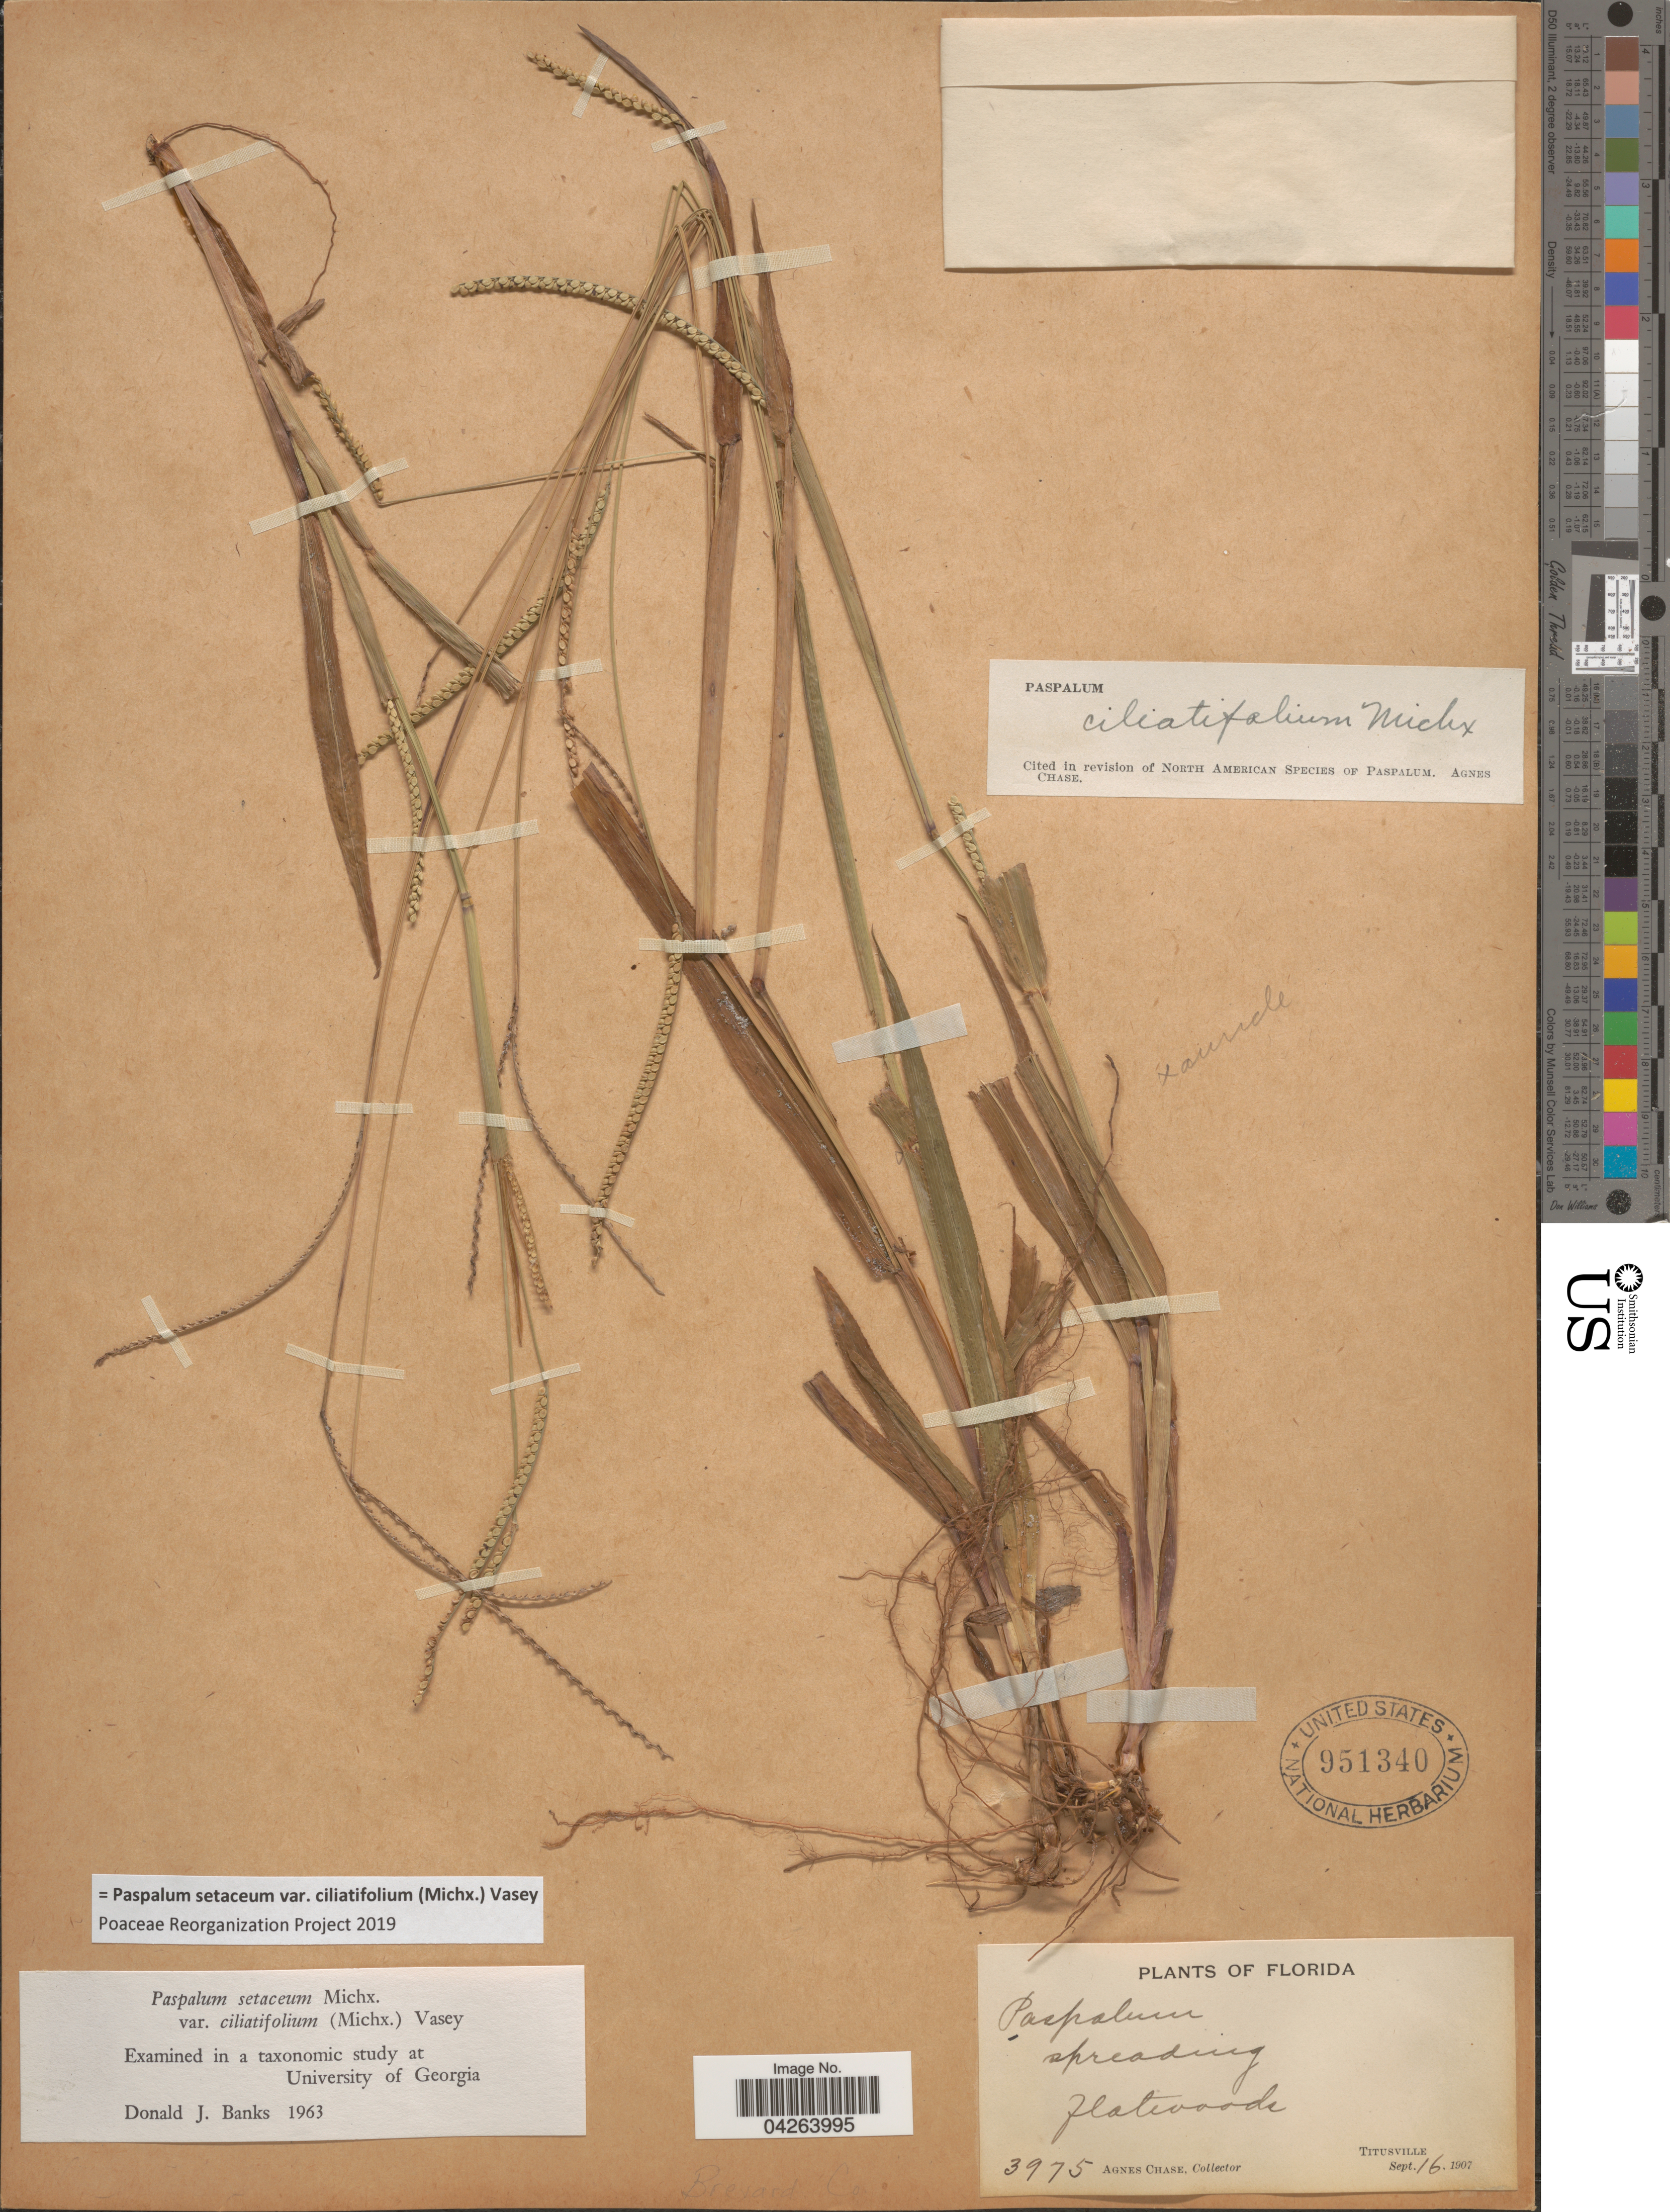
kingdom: Plantae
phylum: Tracheophyta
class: Liliopsida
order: Poales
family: Poaceae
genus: Paspalum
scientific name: Paspalum setaceum var. ciliatifolium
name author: (Michx.) Vasey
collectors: A. Chase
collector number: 3975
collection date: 1907-09-16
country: United States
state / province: Florida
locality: Flatwoods. Titusville. Brevard Co.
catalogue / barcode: US 951340